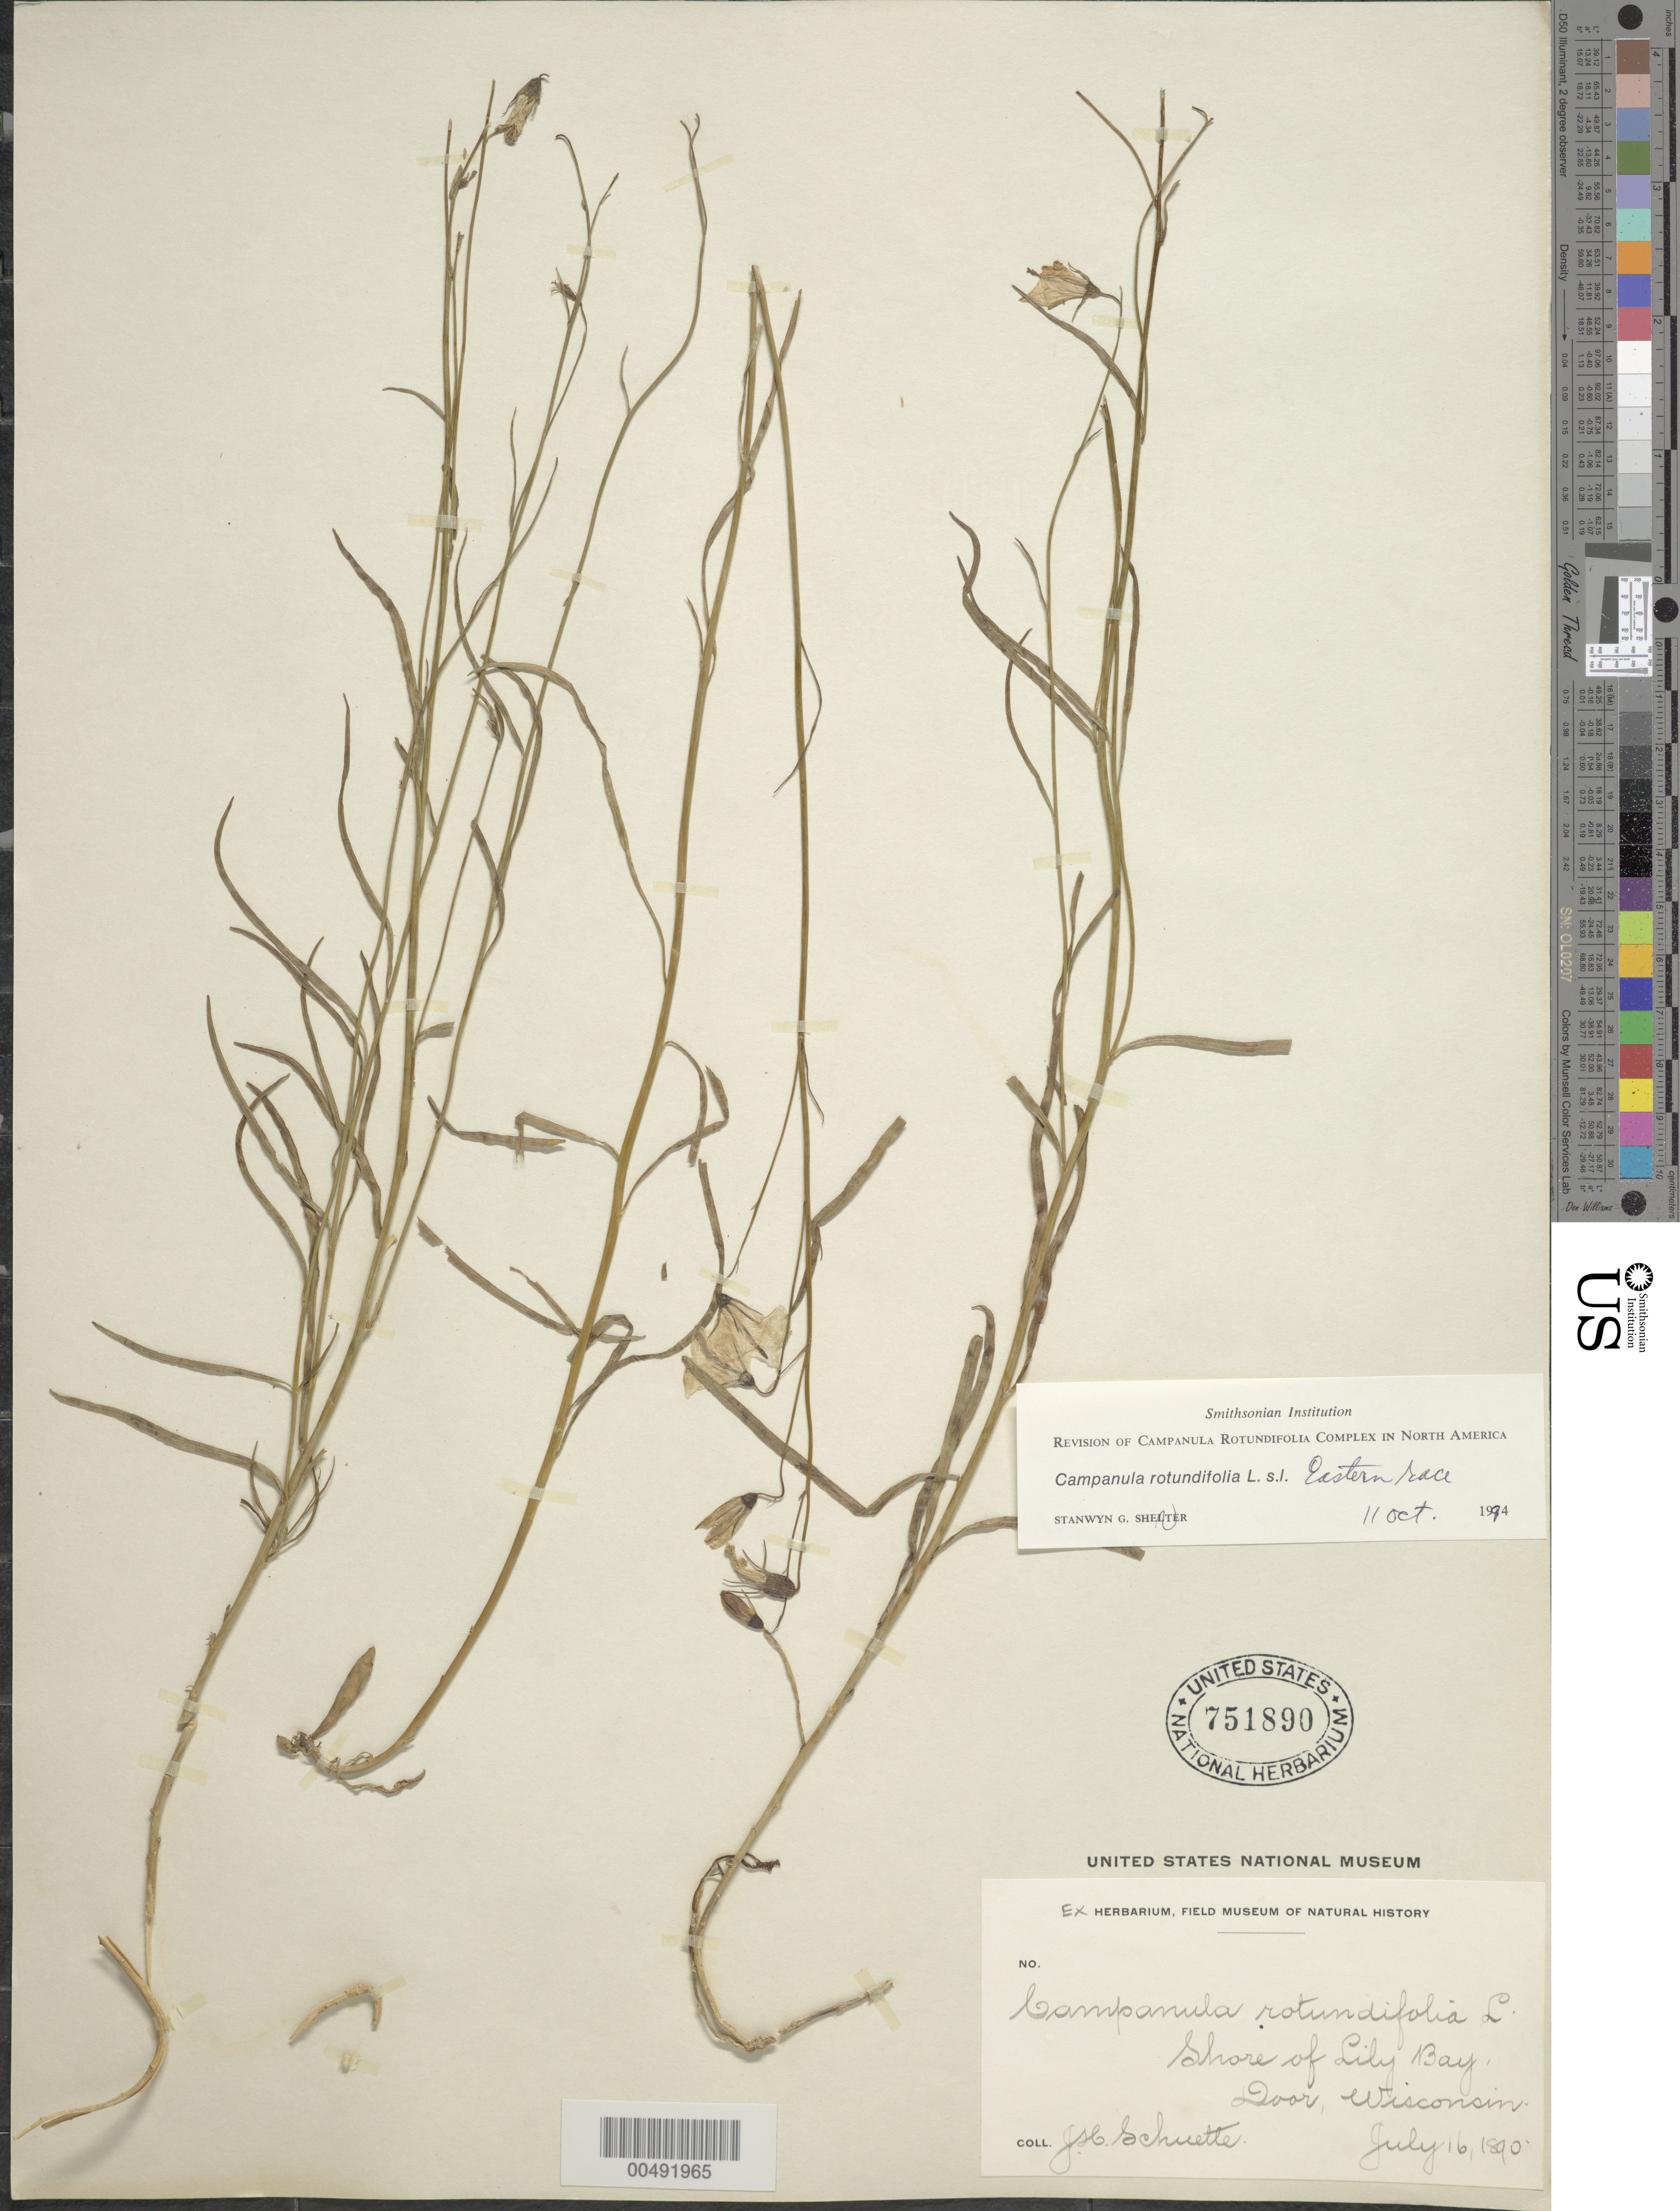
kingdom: Plantae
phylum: Tracheophyta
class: Magnoliopsida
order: Asterales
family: Campanulaceae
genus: Campanula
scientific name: Campanula rotundifolia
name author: L.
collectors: J. H. Schuette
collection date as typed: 16 Jul 1890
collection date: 1890-07-16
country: United States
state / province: Wisconsin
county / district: Door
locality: Lily Bay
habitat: shore of Bay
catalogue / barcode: US 751890